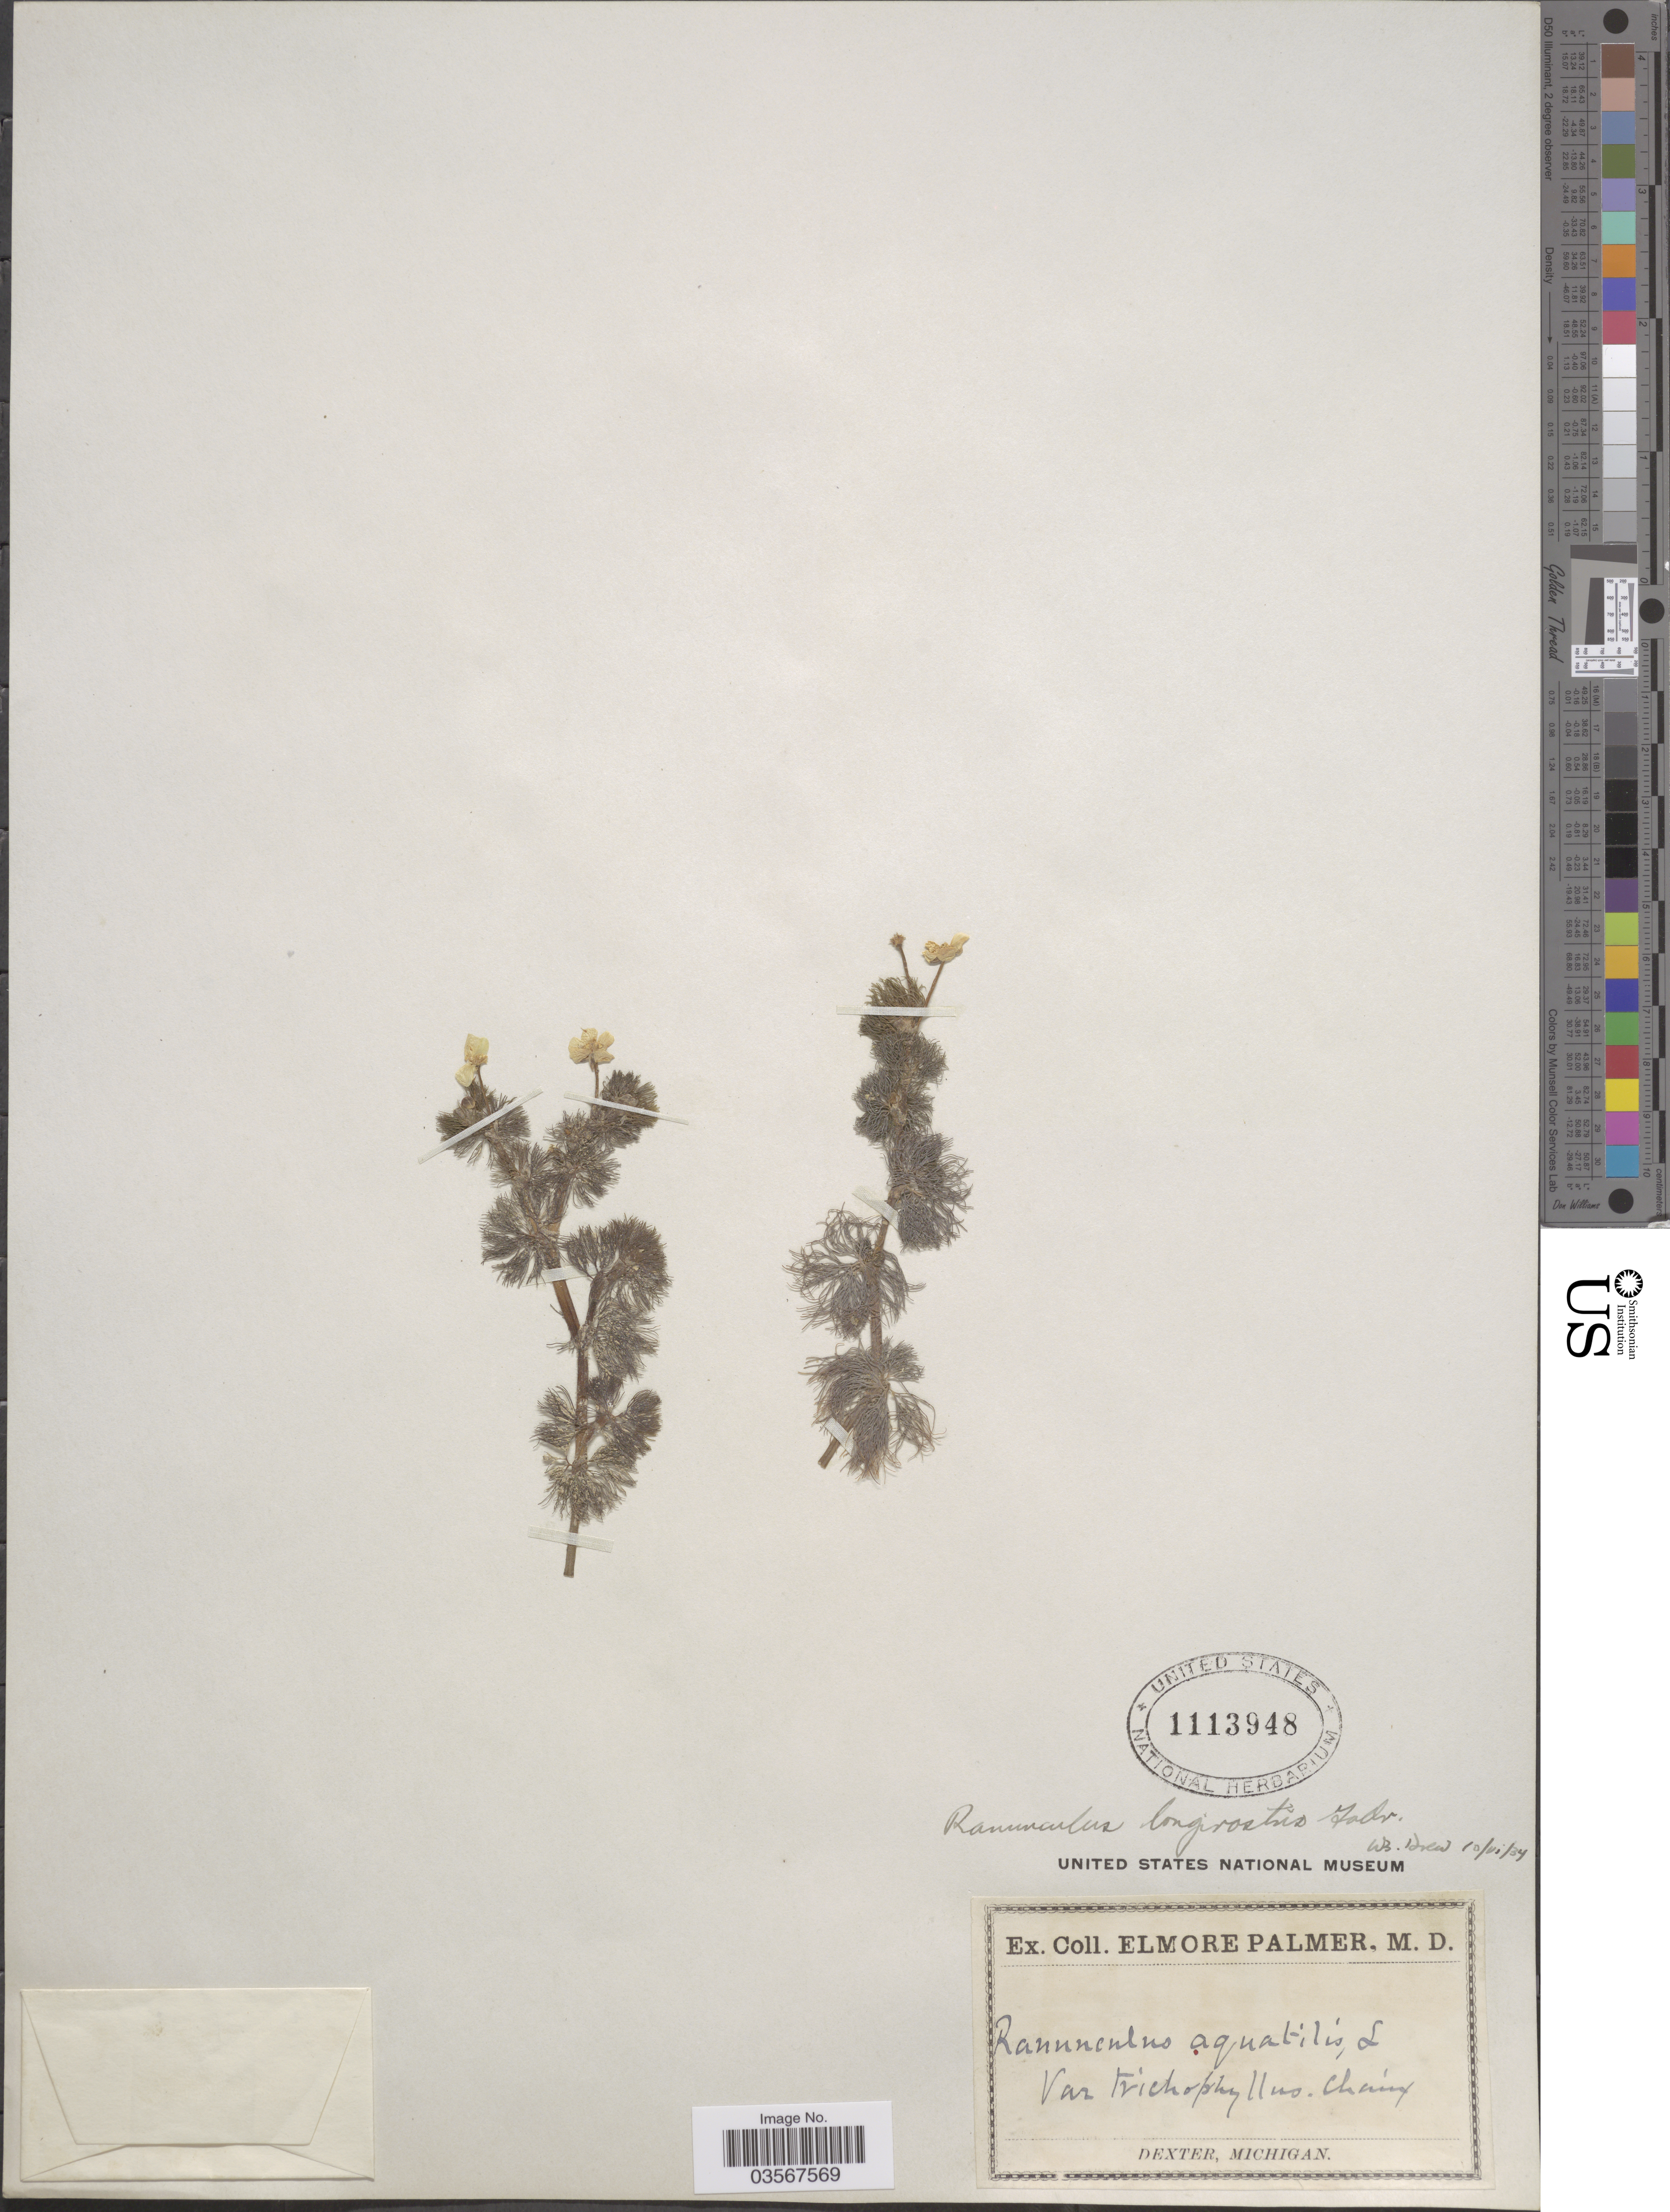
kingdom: Plantae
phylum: Tracheophyta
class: Magnoliopsida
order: Ranunculales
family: Ranunculaceae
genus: Ranunculus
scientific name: Ranunculus longirostris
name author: Godr.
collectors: E. Palmer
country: United States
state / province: Michigan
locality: Dexter.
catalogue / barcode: US 1113948